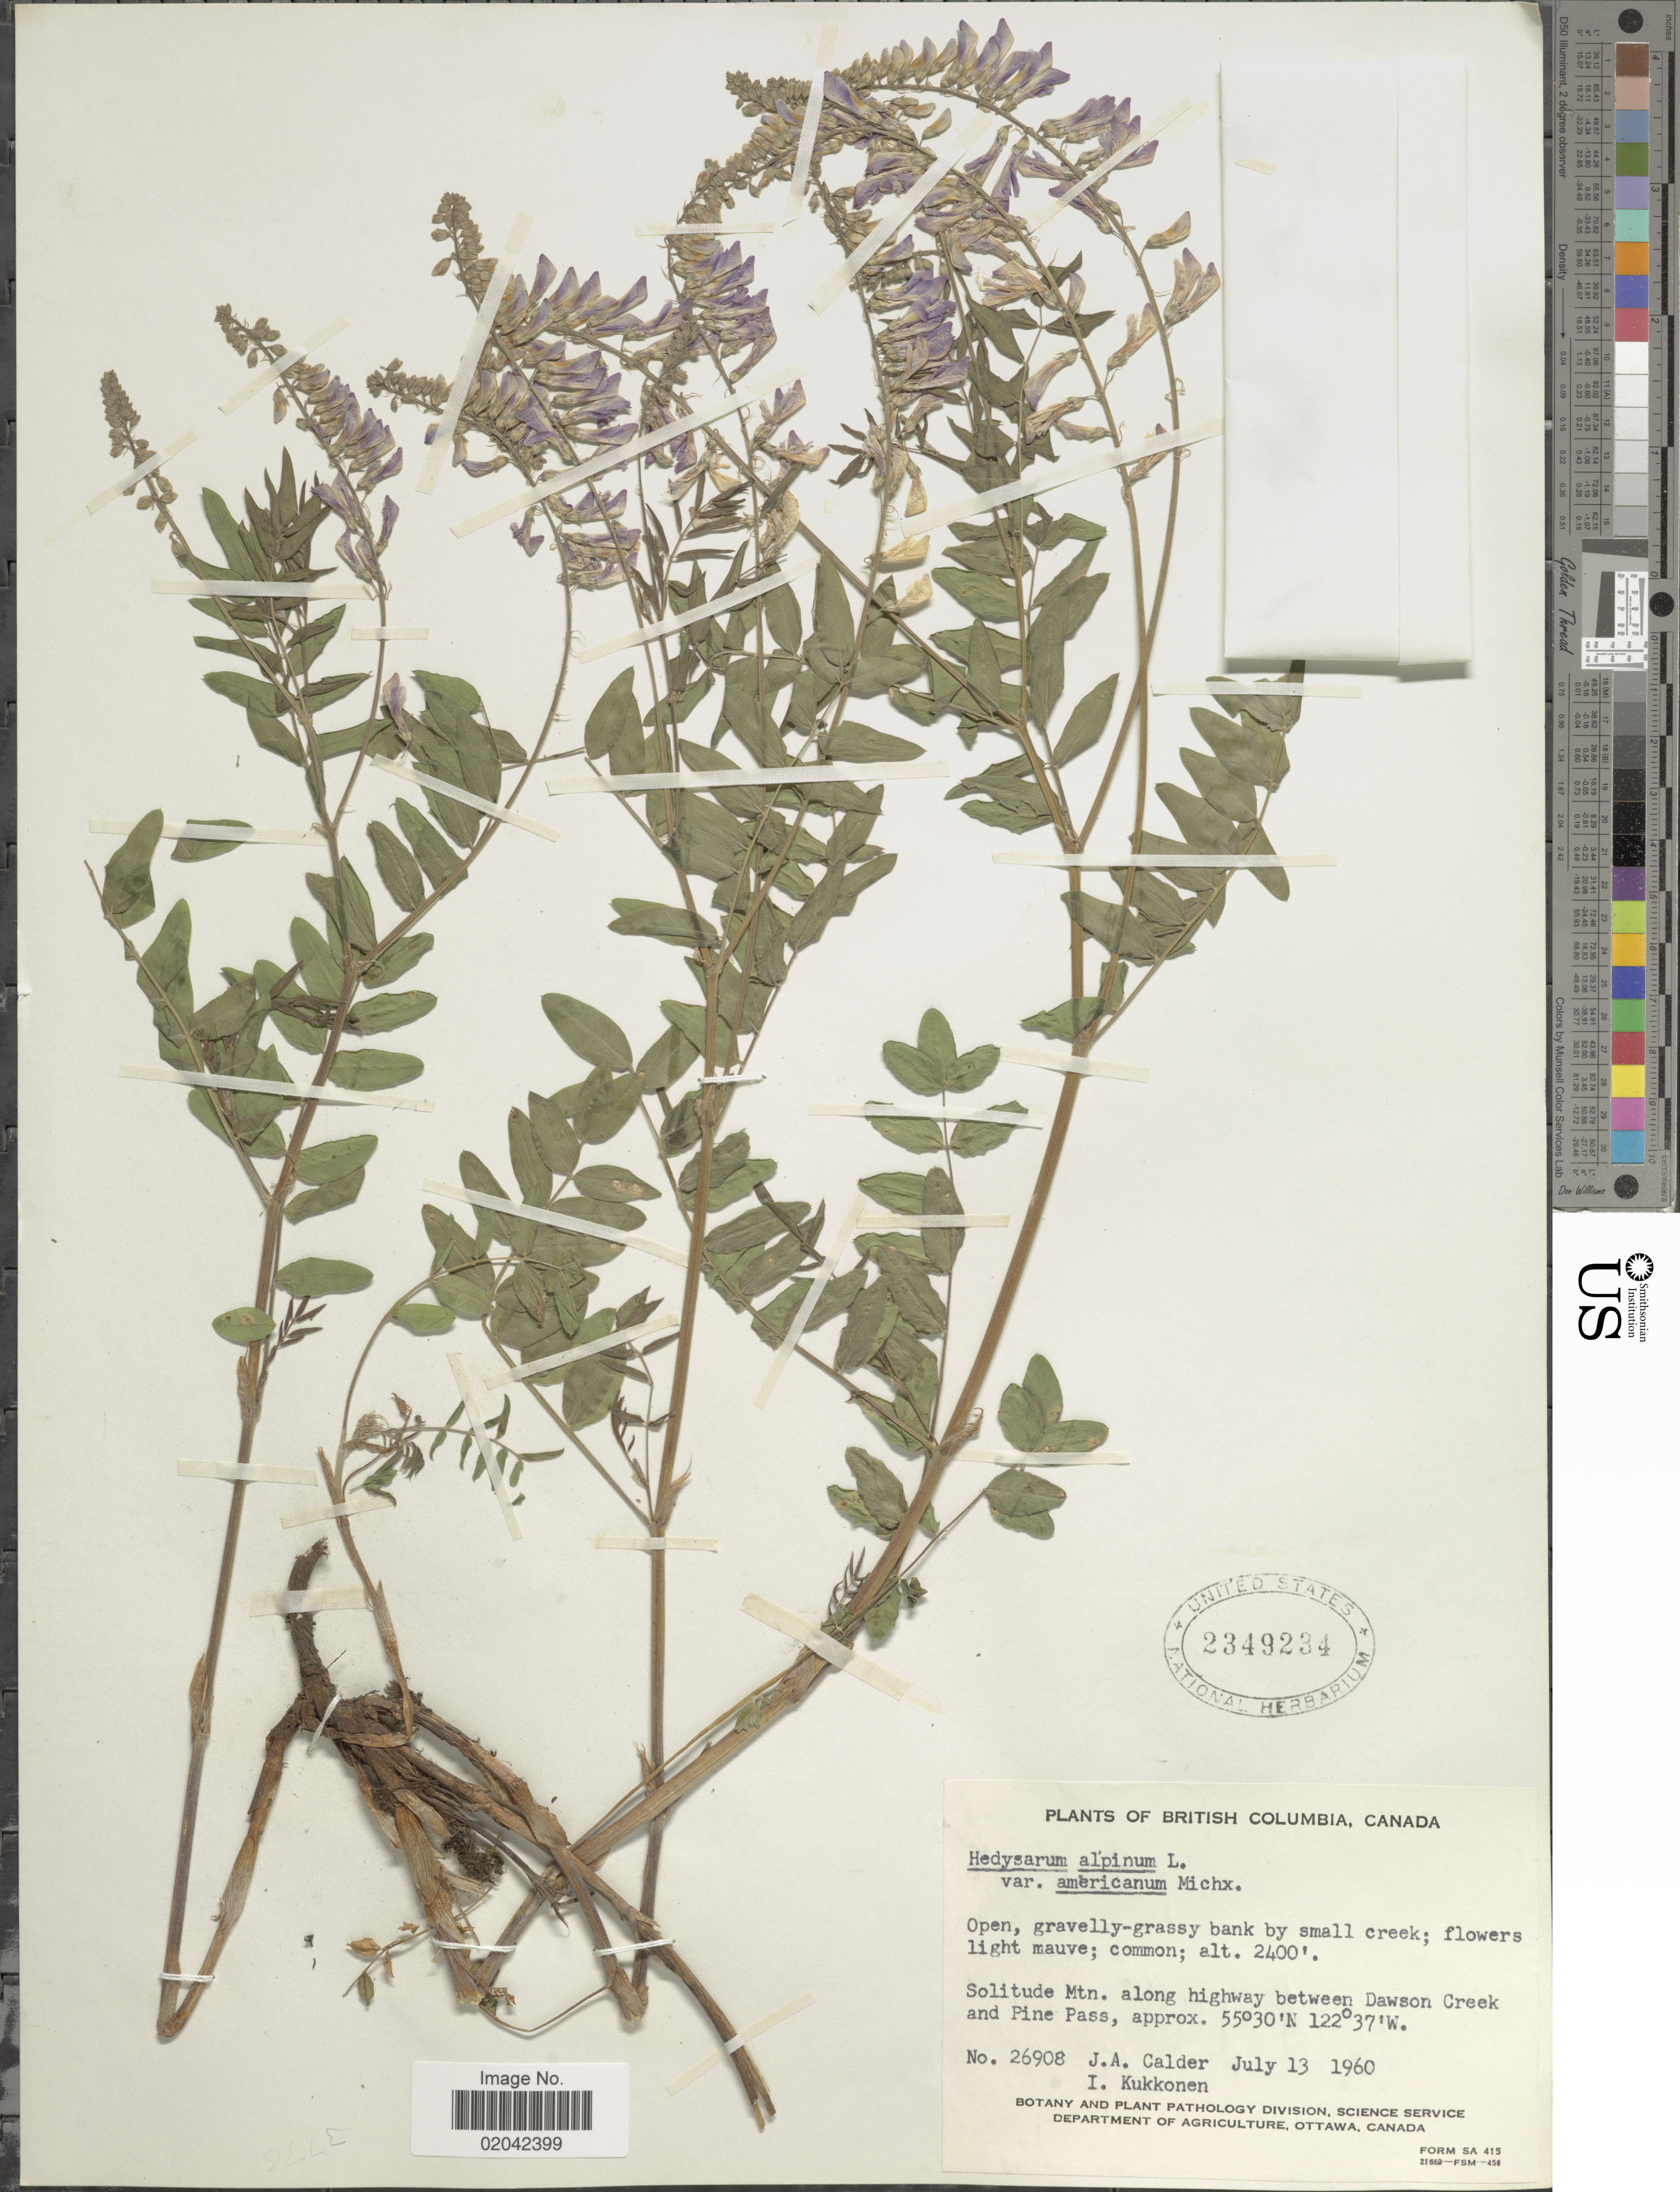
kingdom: Plantae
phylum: Tracheophyta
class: Magnoliopsida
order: Fabales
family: Fabaceae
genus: Hedysarum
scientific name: Hedysarum alpinum var. americanum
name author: Michx. ex Pursh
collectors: J. A. Calder & I. Kukkonen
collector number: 26908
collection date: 1960-07-13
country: Canada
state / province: British Columbia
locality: Solitude Mtn along highway between Dawson Creek and Pine Pass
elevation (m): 732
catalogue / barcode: US 2349234